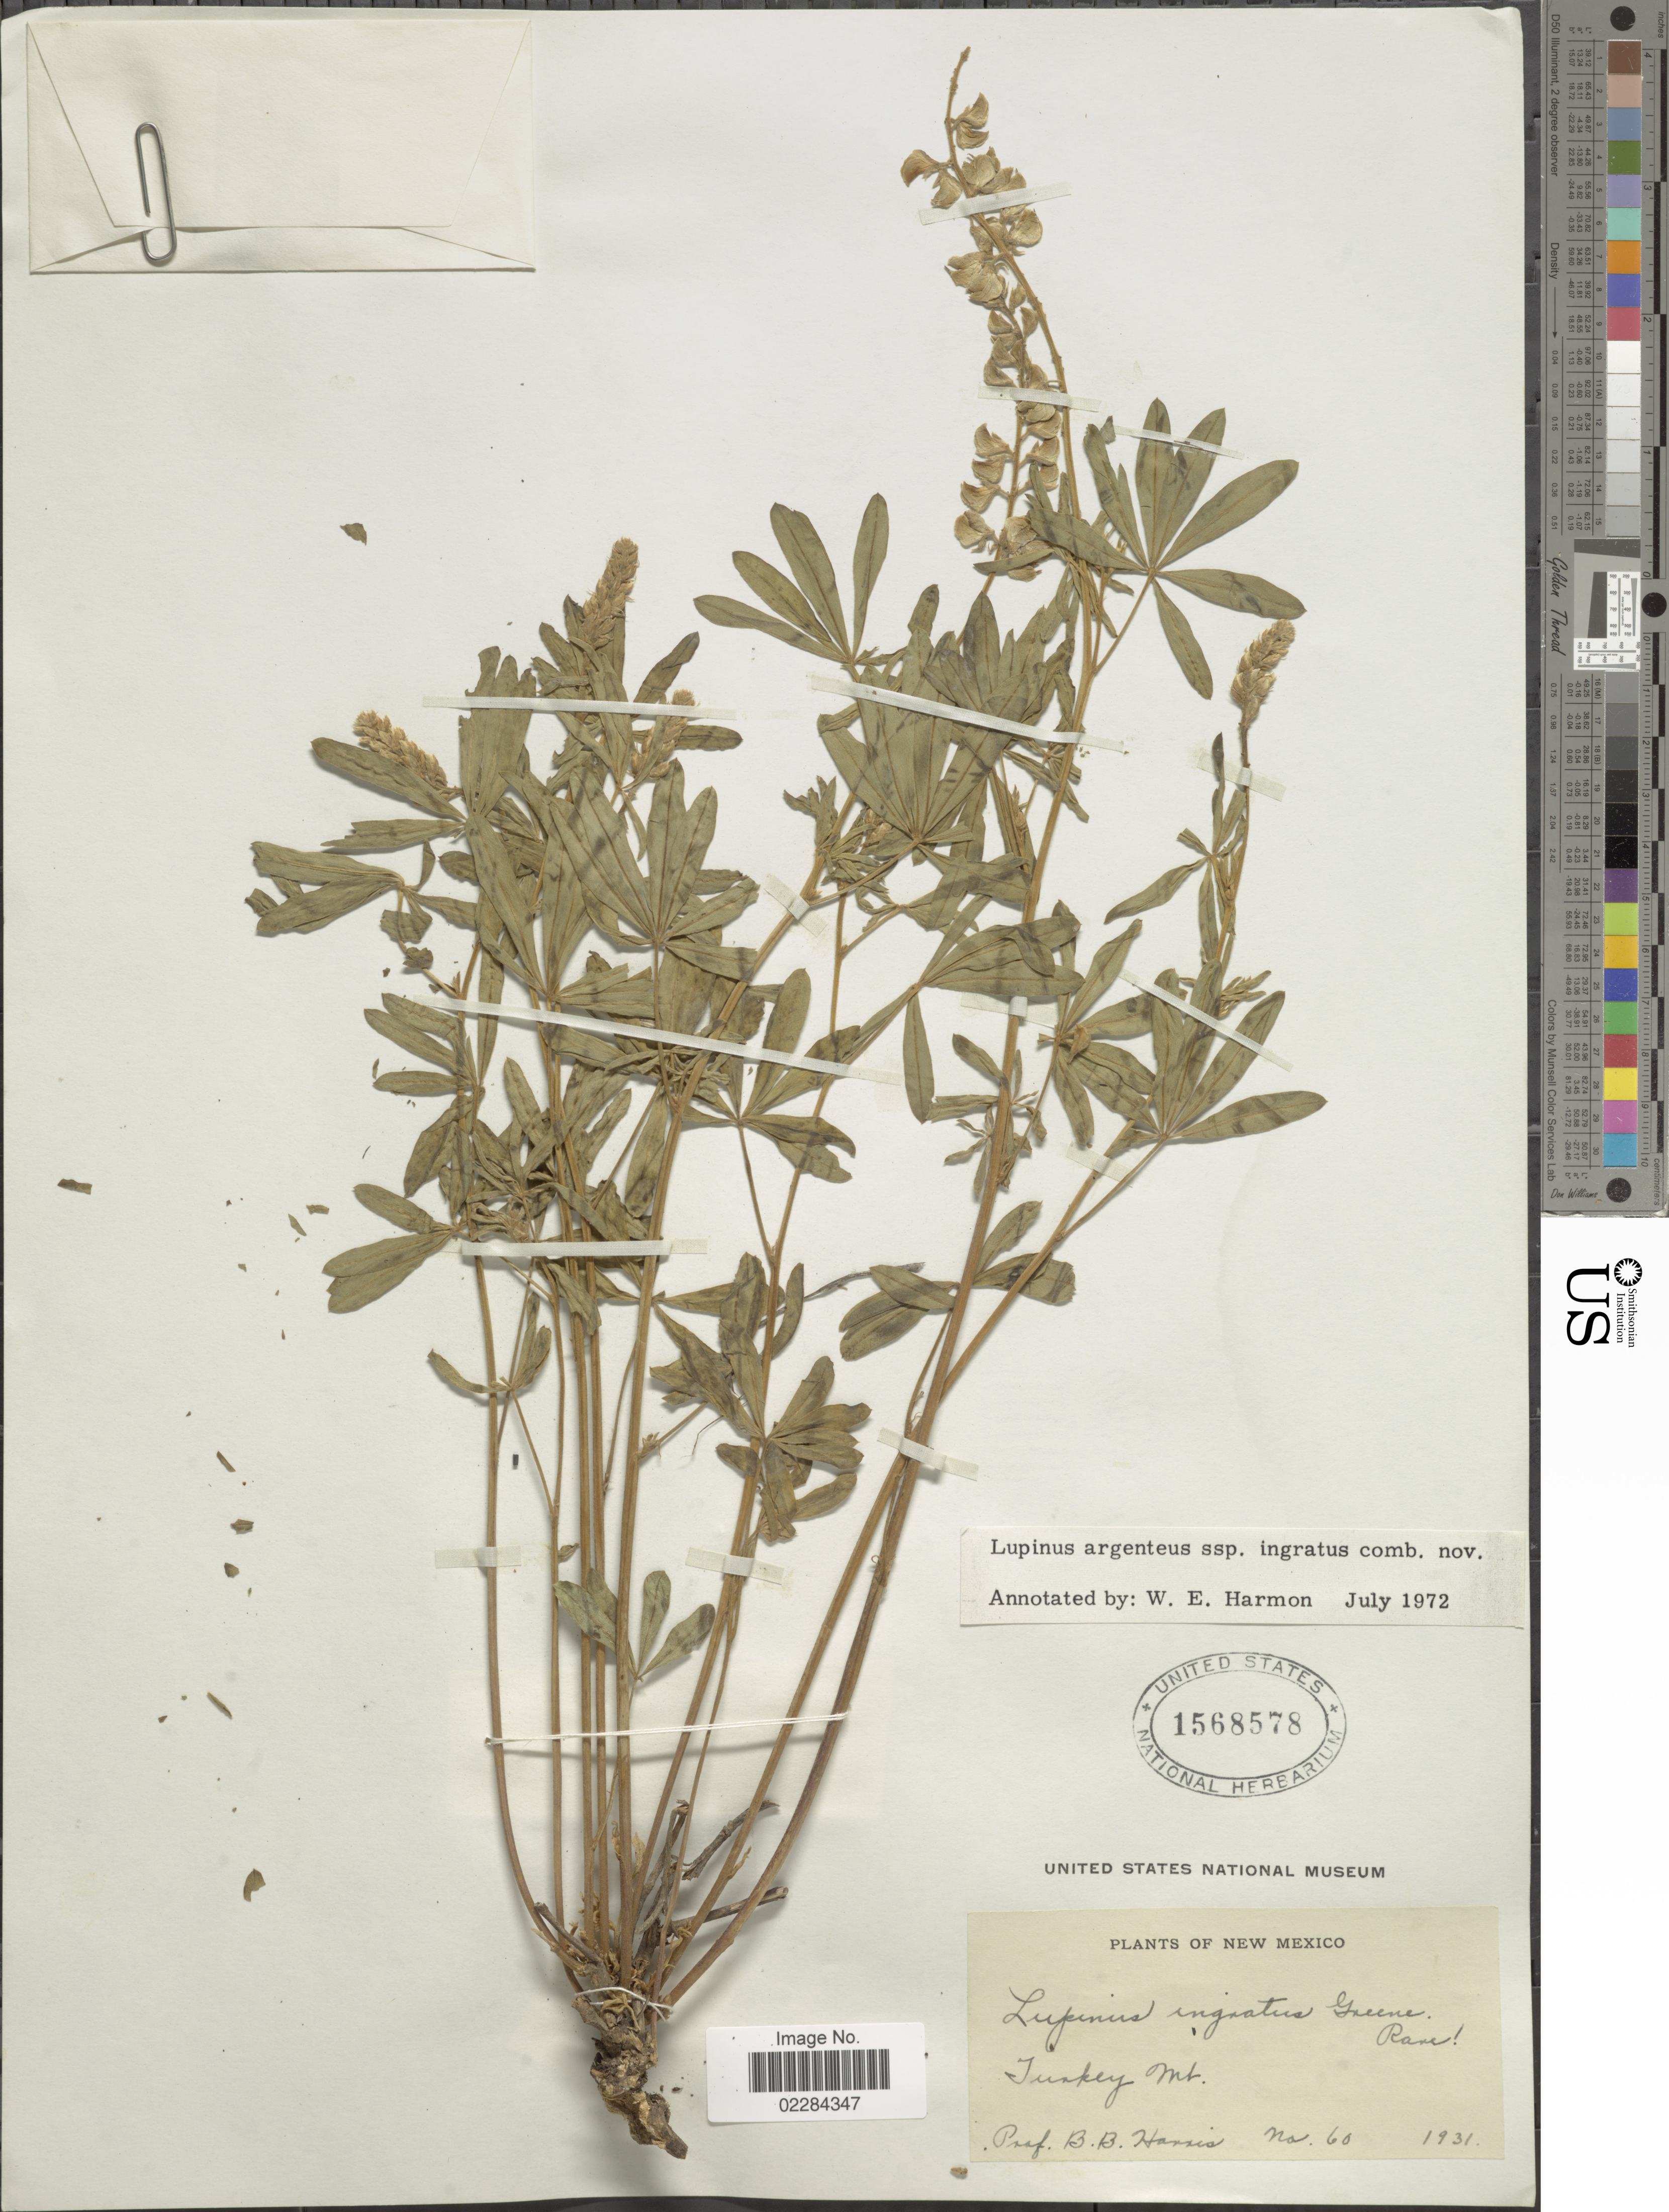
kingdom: Plantae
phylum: Tracheophyta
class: Magnoliopsida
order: Fabales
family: Fabaceae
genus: Lupinus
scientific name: Lupinus argenteus var. fulvomaculatus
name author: (Payson) Barneby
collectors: B. B. Harris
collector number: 60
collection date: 1931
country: United States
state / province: New Mexico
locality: Turkey Mt.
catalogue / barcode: US 1568578